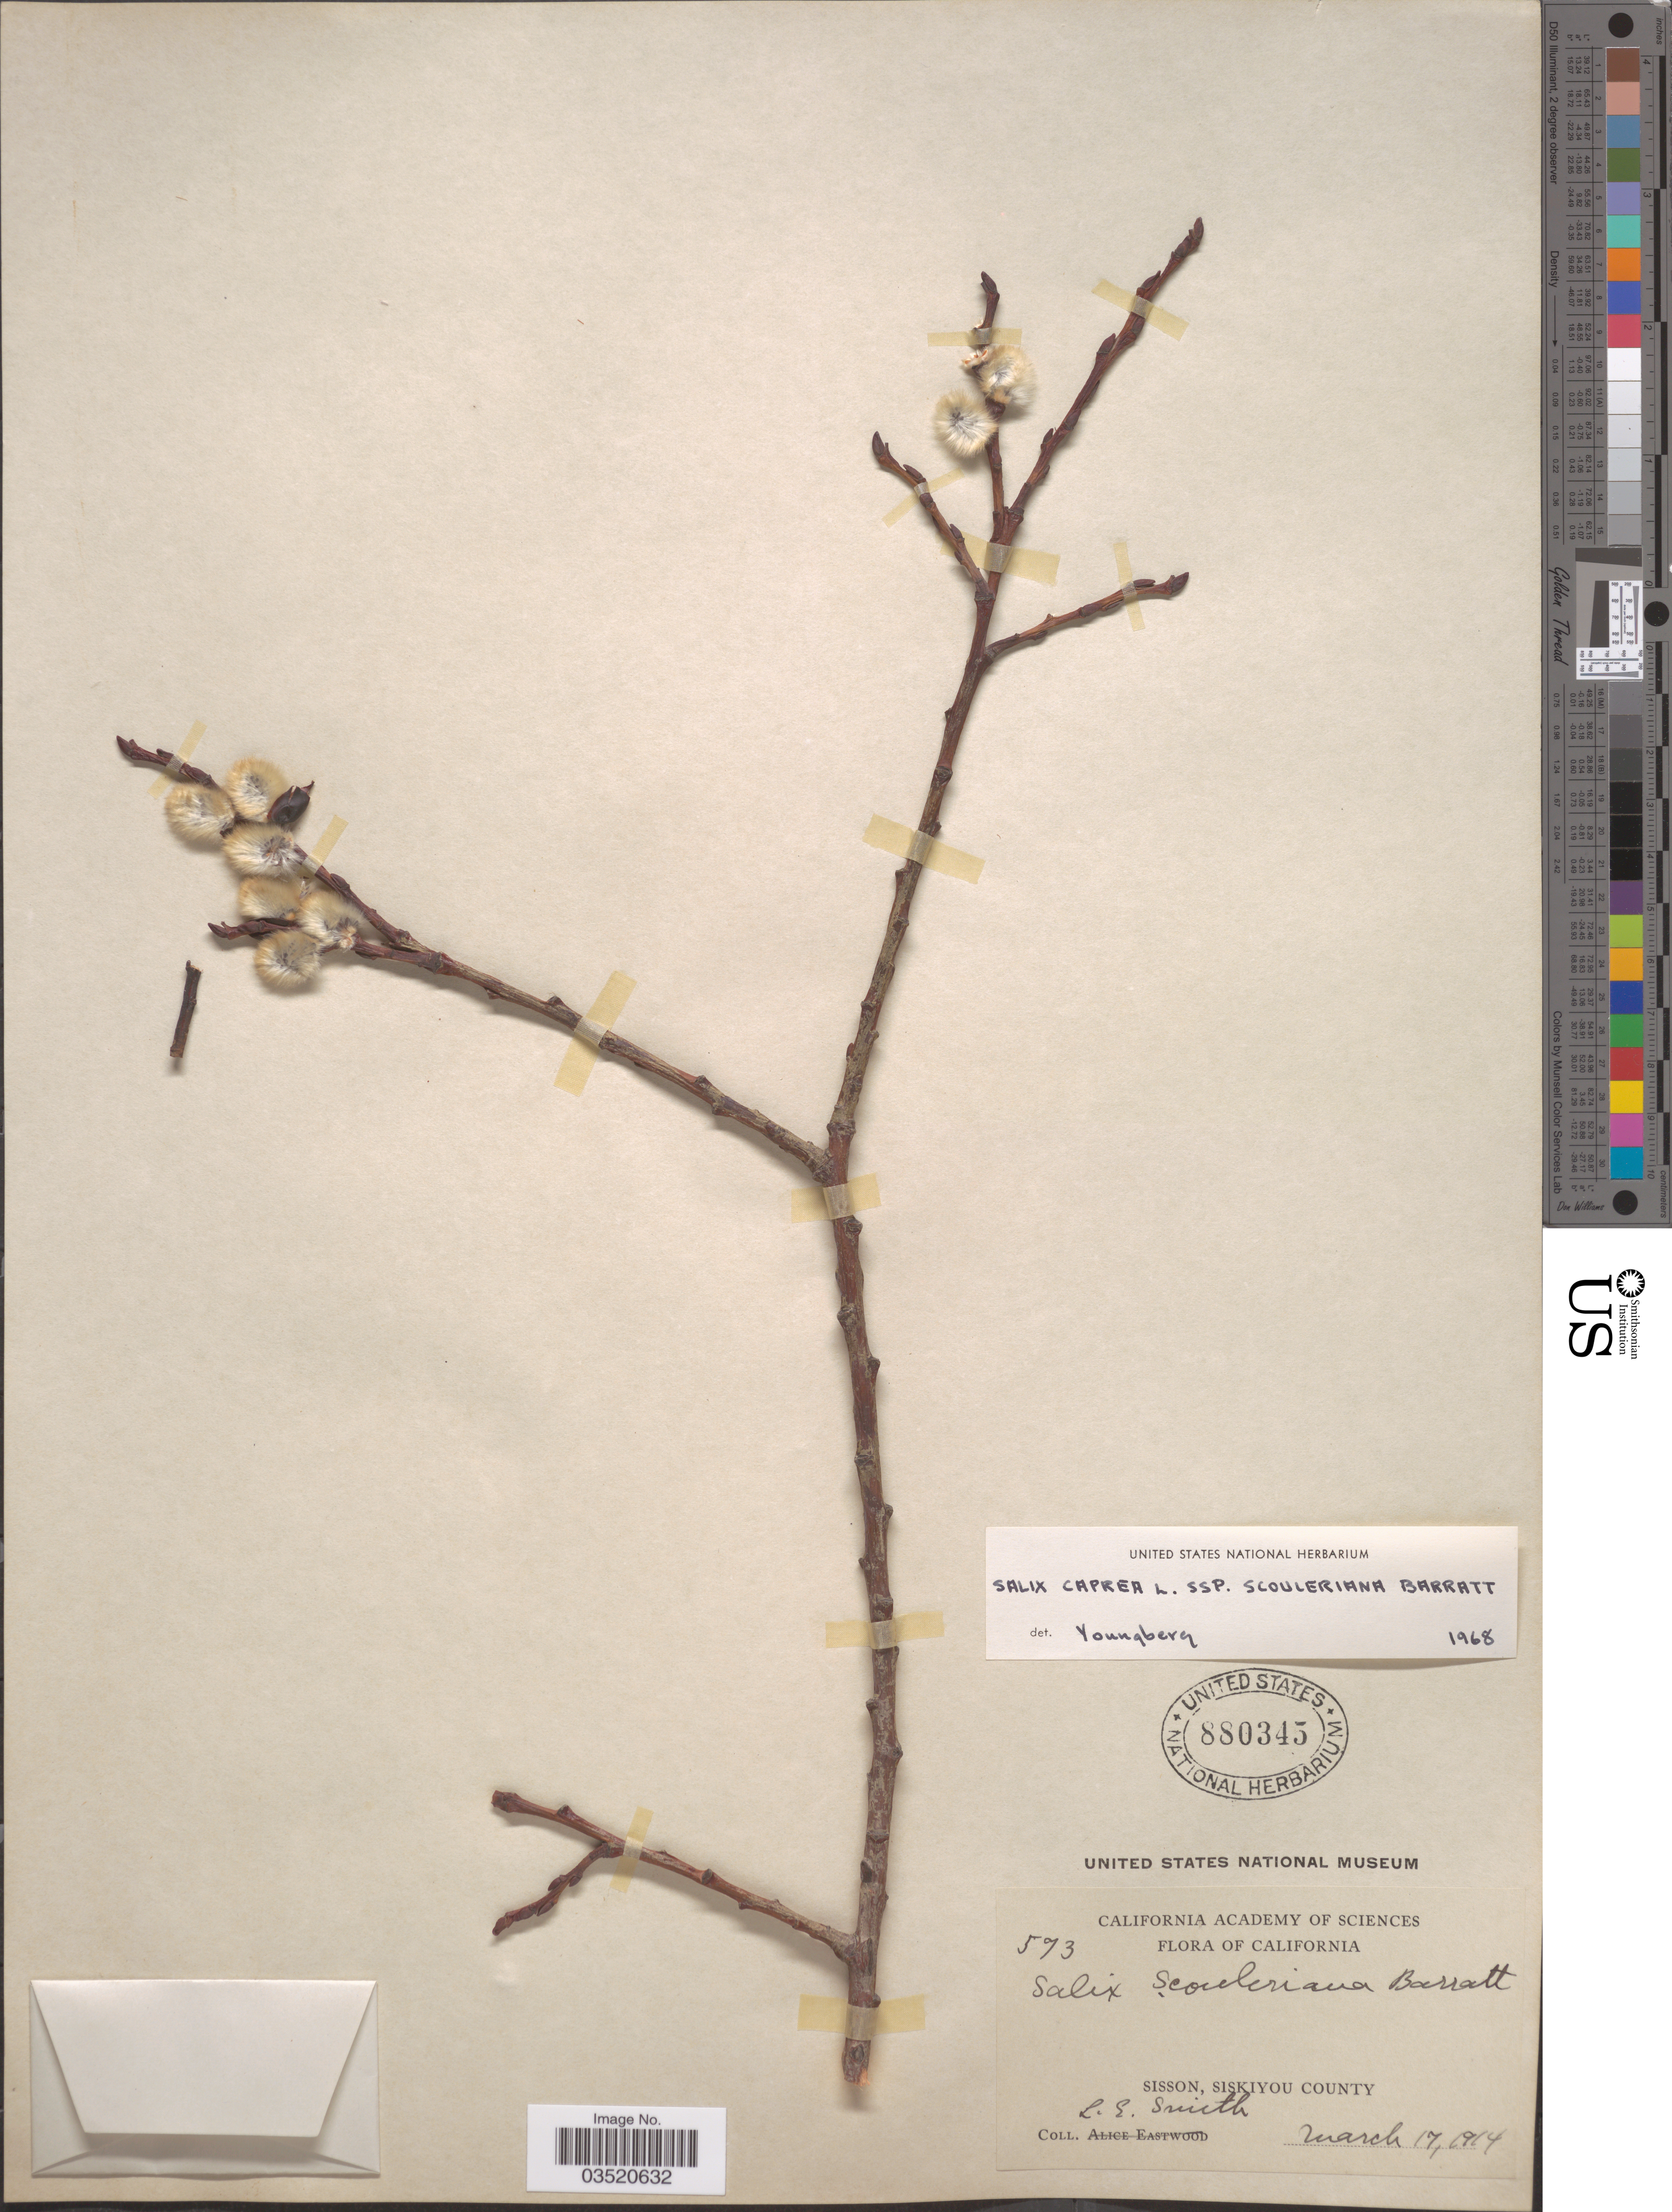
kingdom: Plantae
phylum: Tracheophyta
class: Magnoliopsida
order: Malpighiales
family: Salicaceae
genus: Salix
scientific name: Salix scouleriana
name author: Barratt ex Hook.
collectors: L. E. Smith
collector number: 573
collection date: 1914-03-17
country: United States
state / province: California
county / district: Siskiyou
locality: Sisson, Siskiyou County.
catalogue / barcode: US 880345